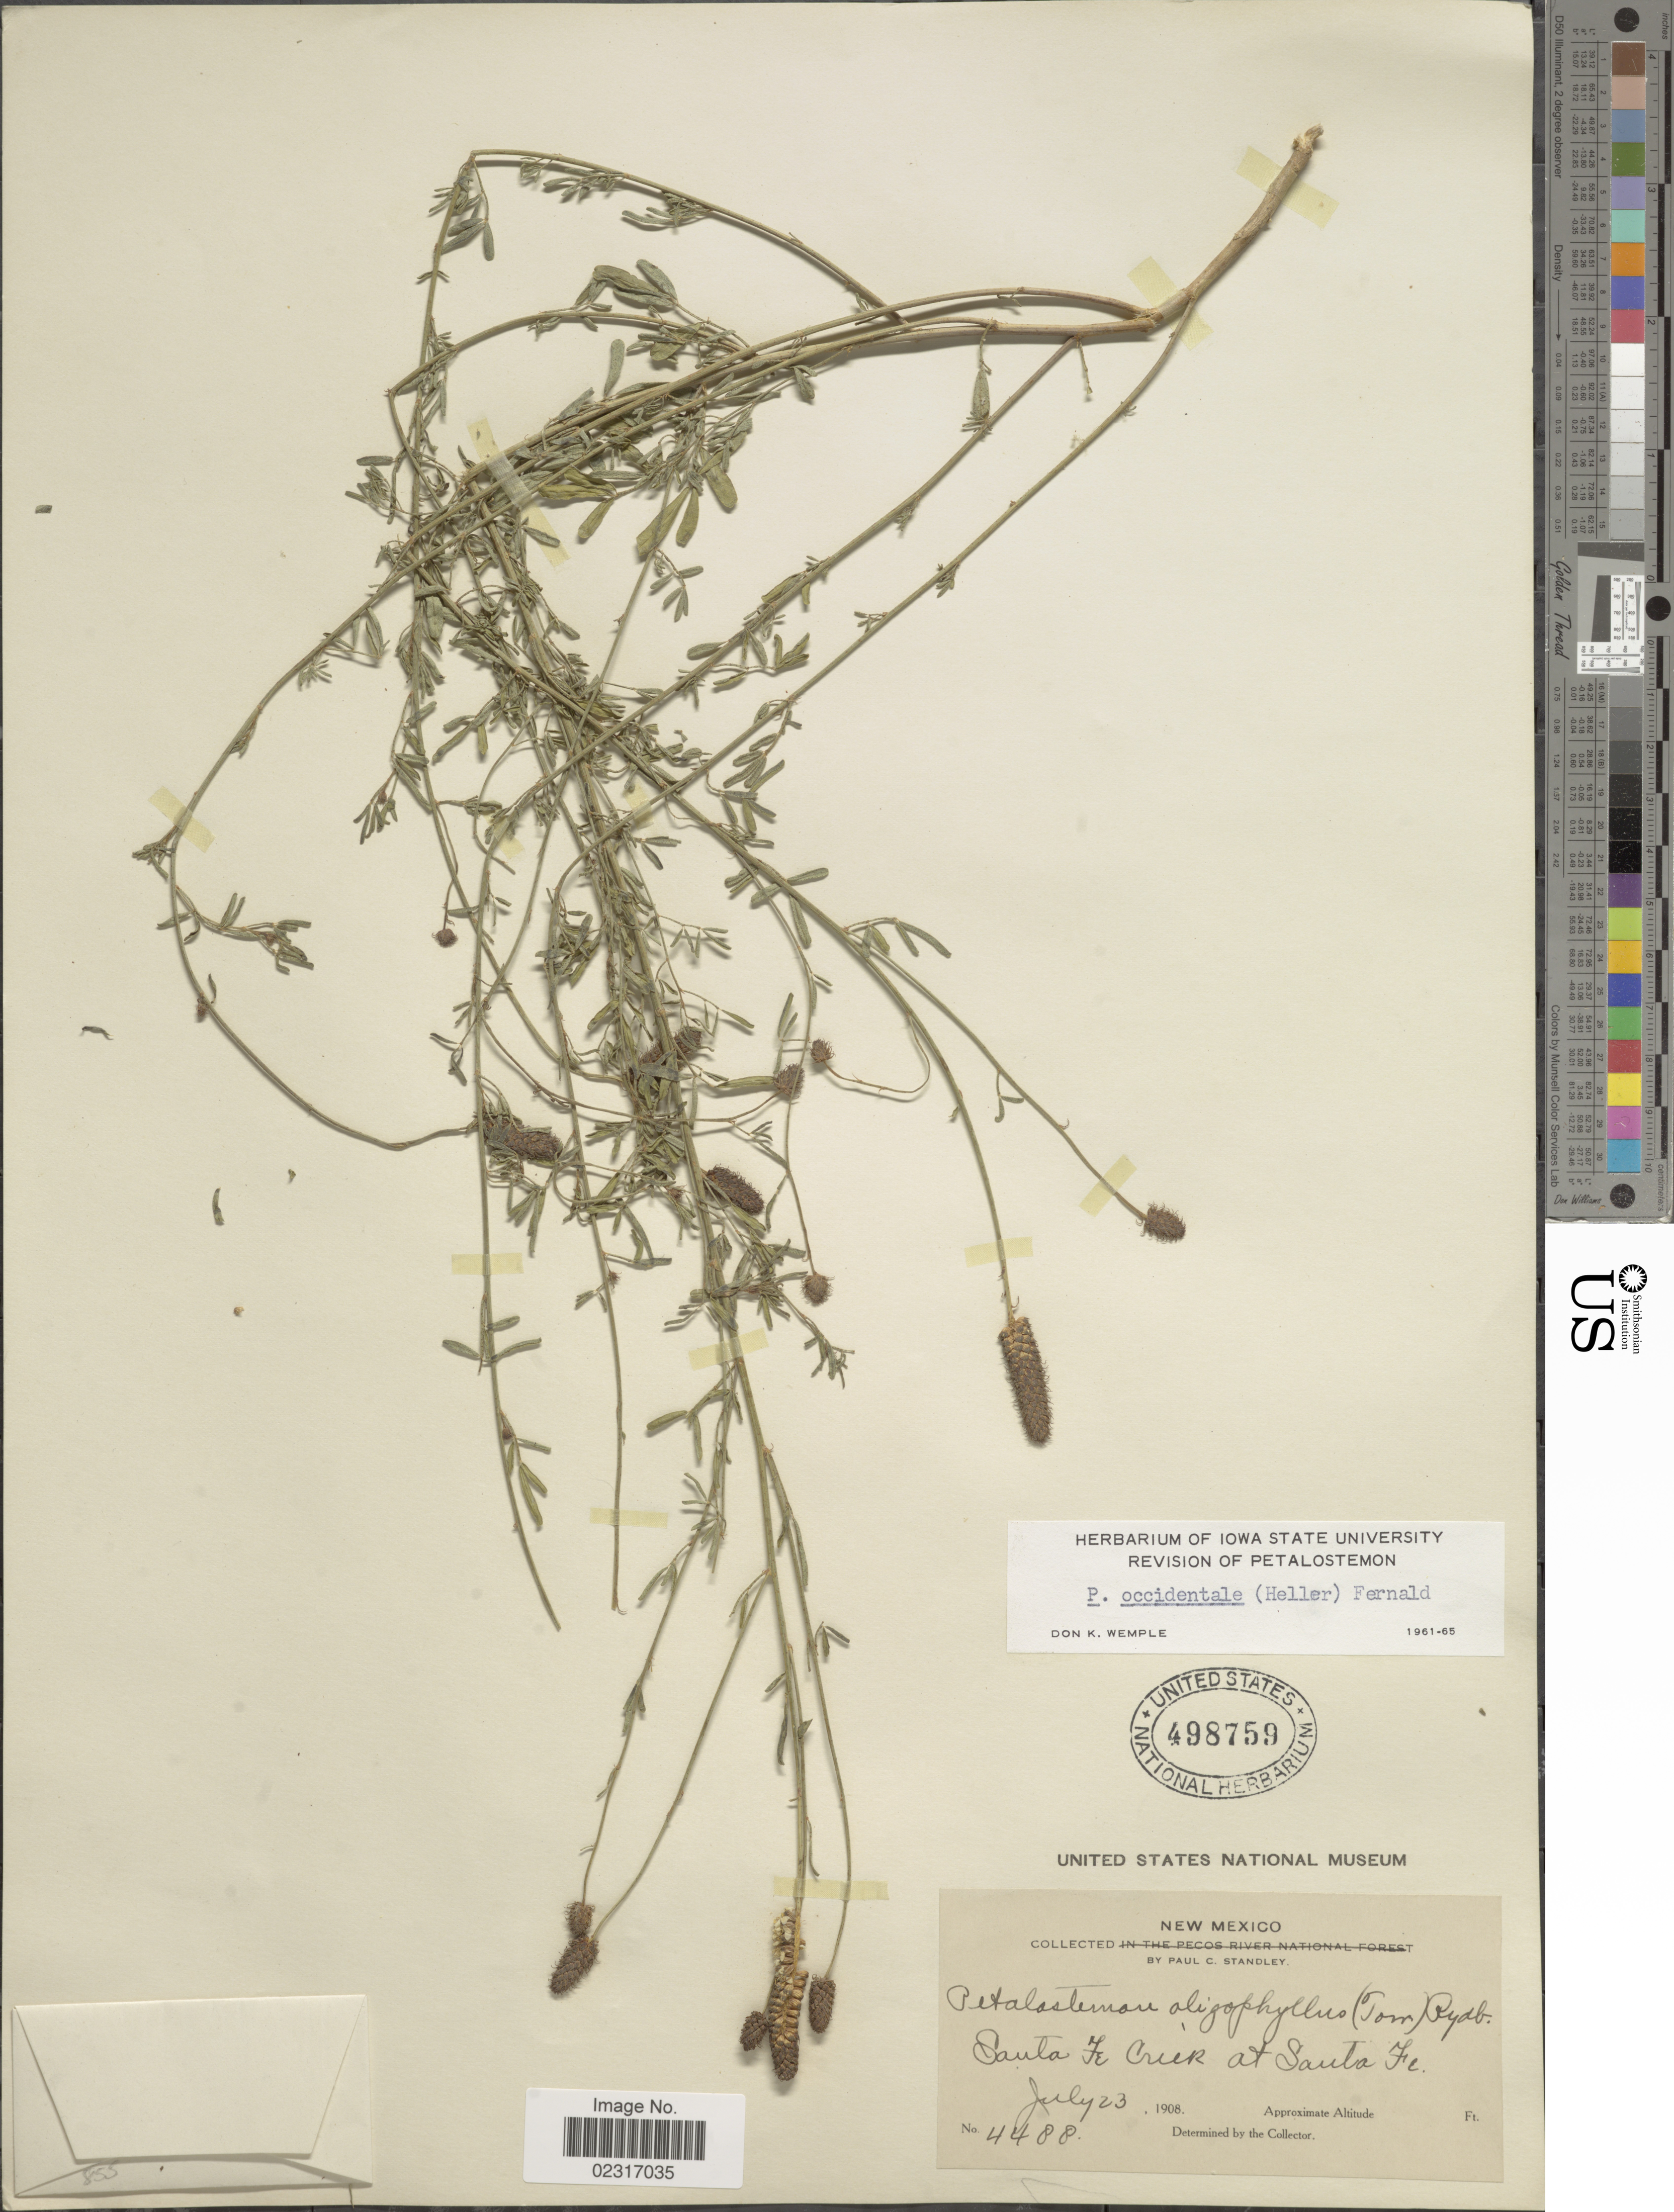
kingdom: Plantae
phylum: Tracheophyta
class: Magnoliopsida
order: Fabales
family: Fabaceae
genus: Dalea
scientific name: Dalea candida var. oligophylla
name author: (Torr) Shinners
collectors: P. C. Standley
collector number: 4488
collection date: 1908-07-23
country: United States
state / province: New Mexico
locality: Sante Fe Creek at Santa Fe.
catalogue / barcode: US 498759